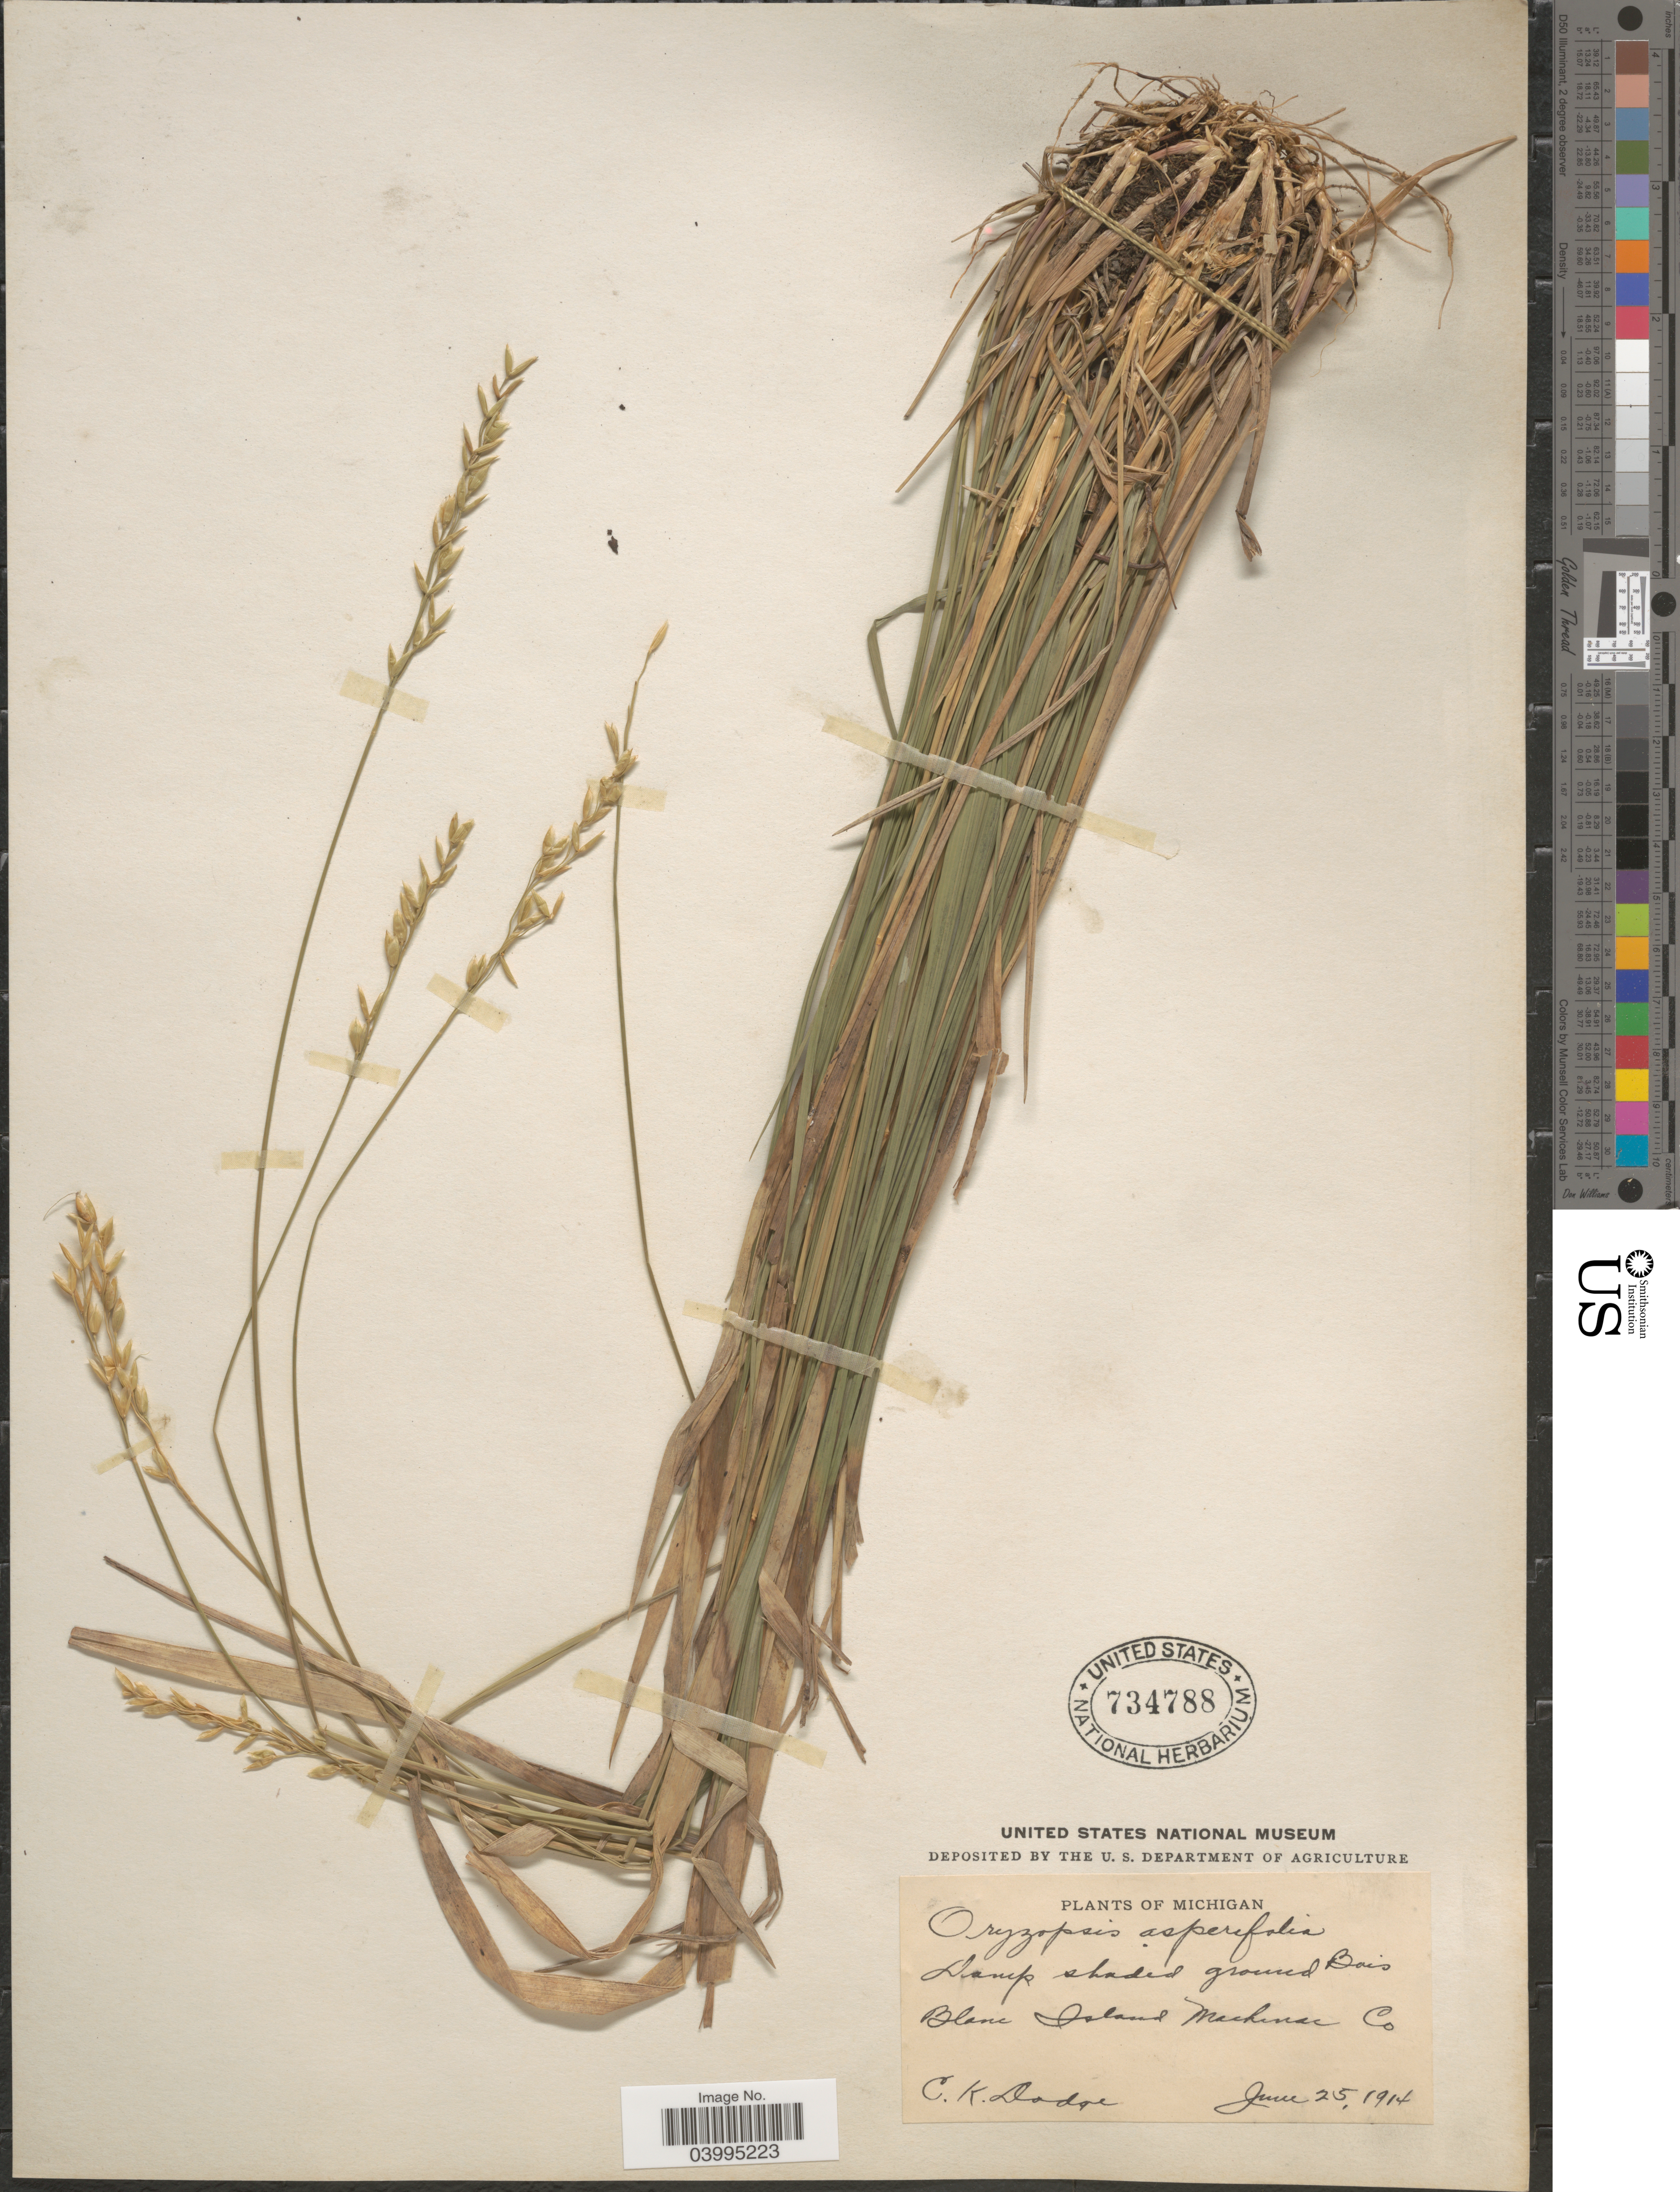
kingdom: Plantae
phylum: Tracheophyta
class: Liliopsida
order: Poales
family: Poaceae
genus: Oryzopsis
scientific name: Oryzopsis asperifolia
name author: Michx.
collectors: C. Dodge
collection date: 1914-06-25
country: United States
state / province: Michigan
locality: Damp shaded ground Blanc Island Mackinac Co.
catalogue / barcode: US 734788